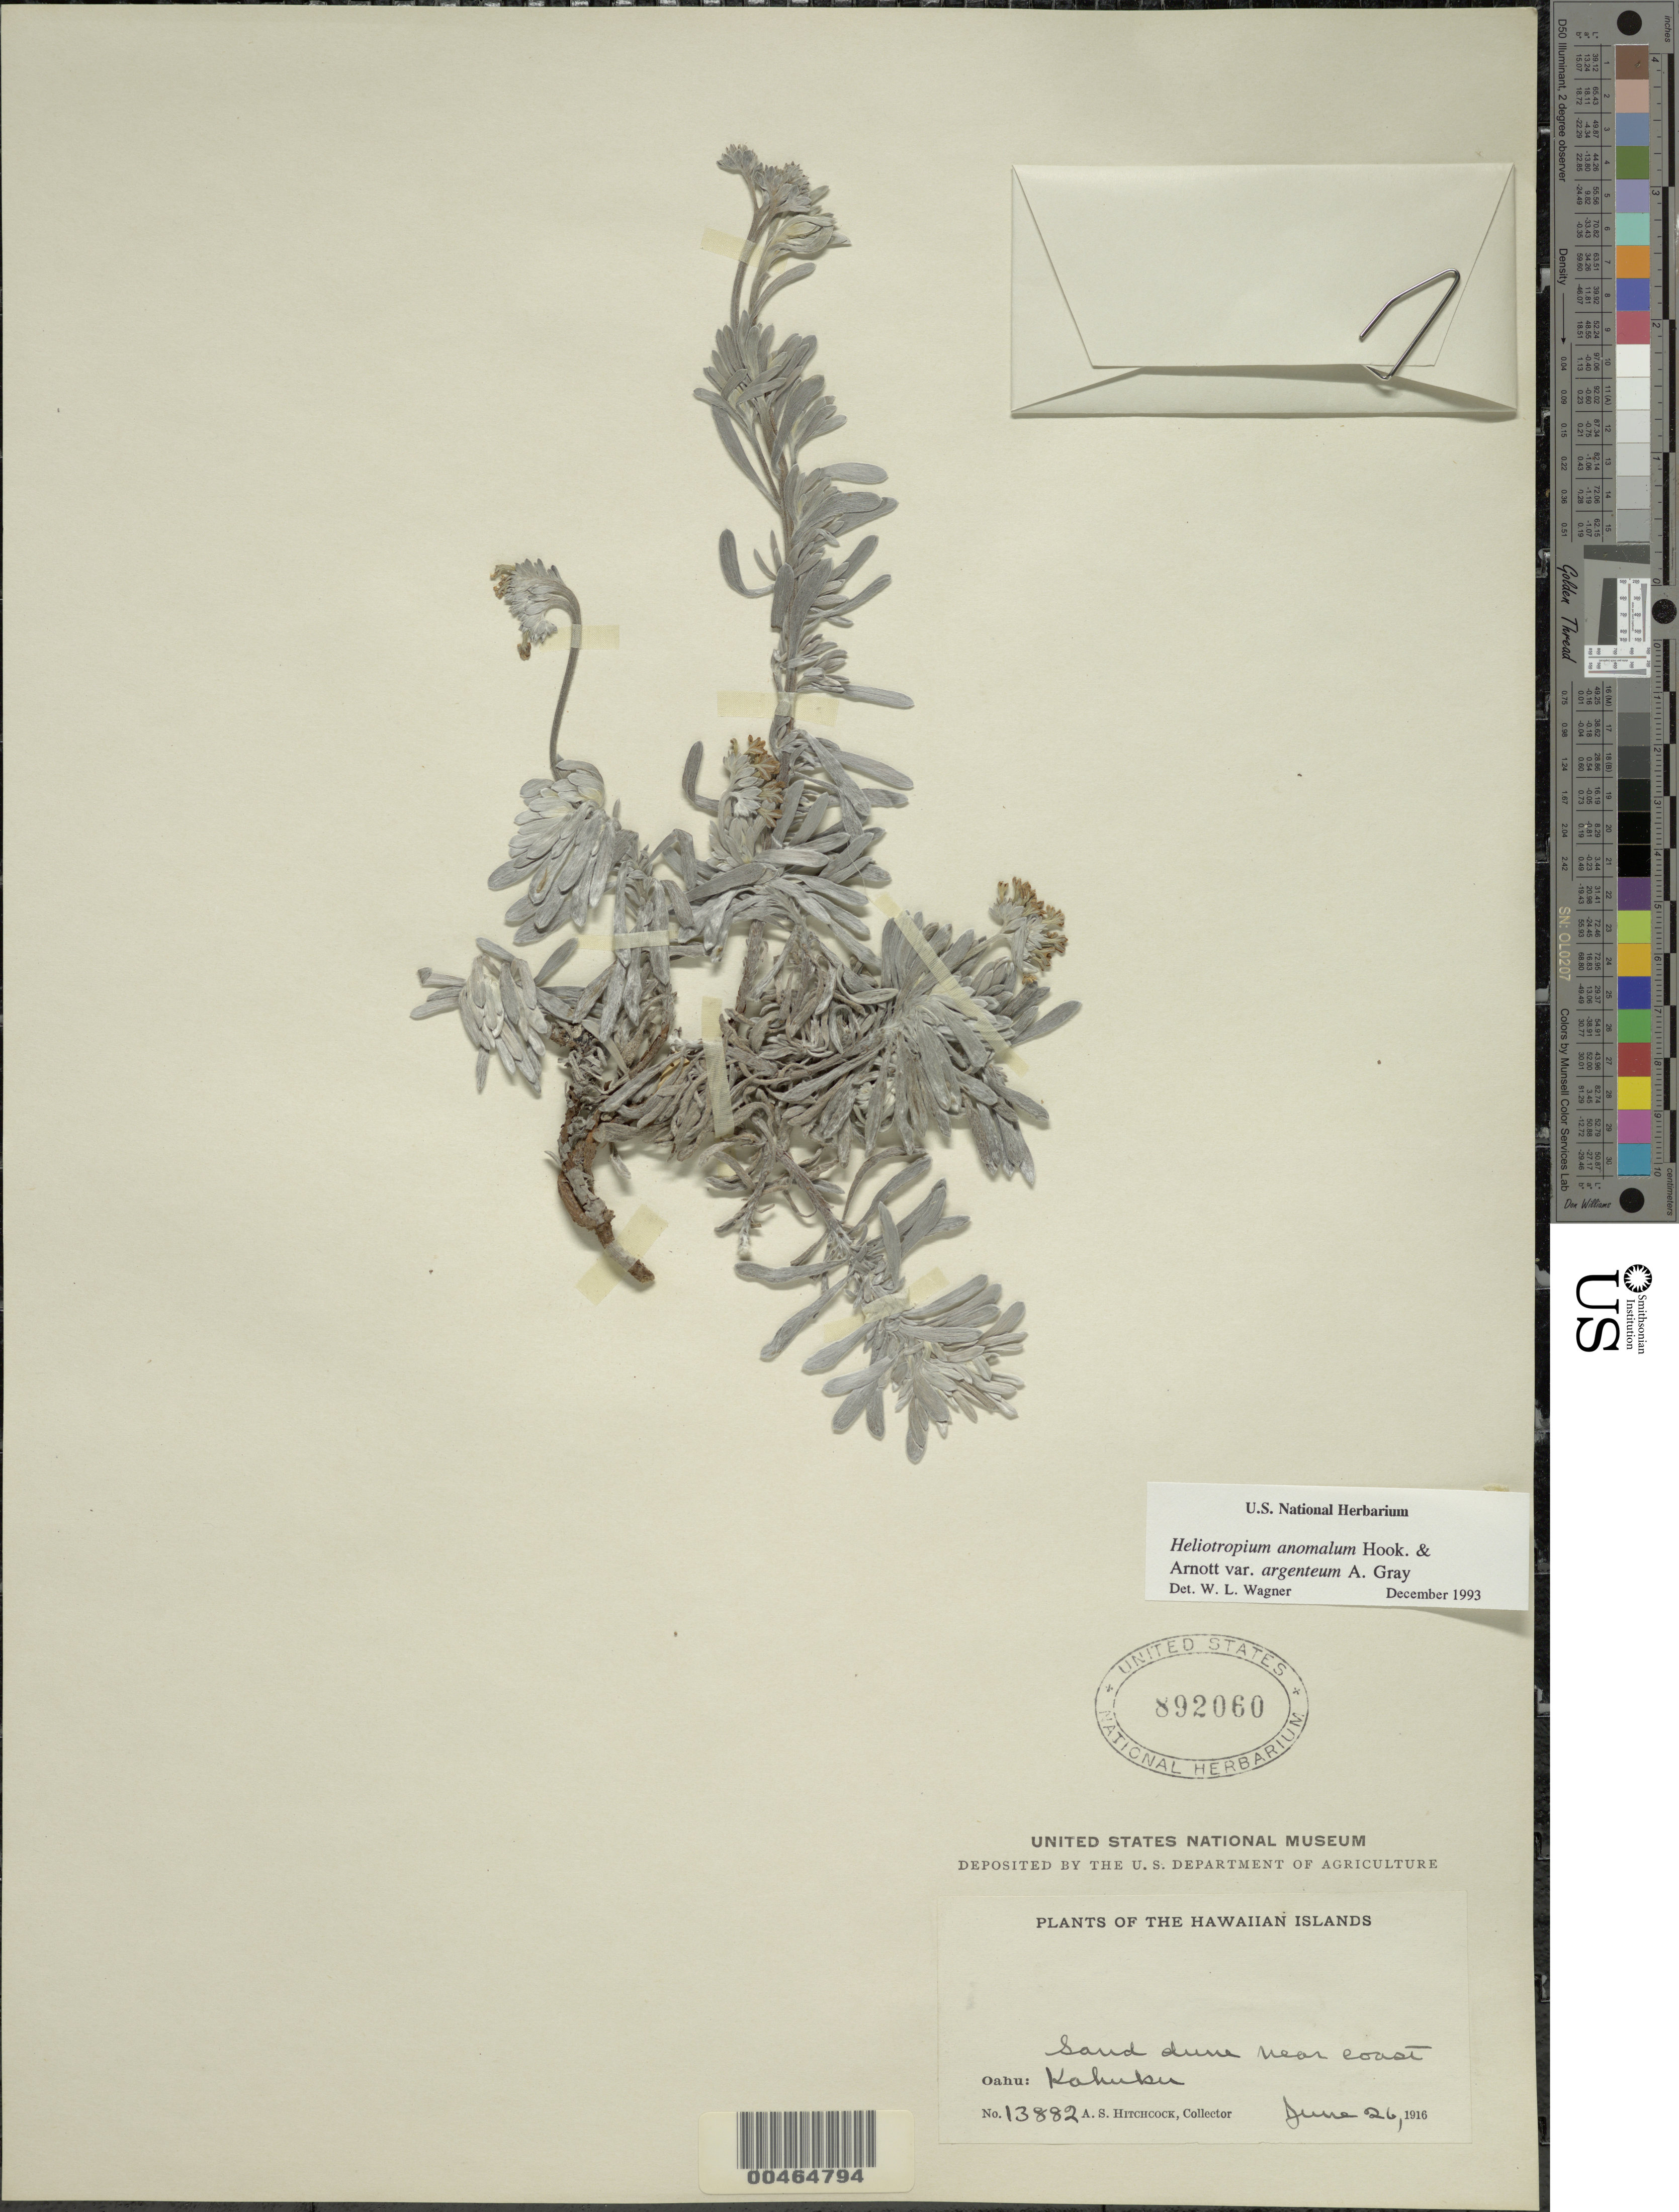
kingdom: Plantae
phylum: Tracheophyta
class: Magnoliopsida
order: Boraginales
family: Heliotropiaceae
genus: Heliotropium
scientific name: Heliotropium anomalum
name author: Hook. & Arn.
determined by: Wagner, W. L., (BOT), Smithsonian Institution - National Museum of Natural History (UNITED STATES)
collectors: A. S. Hitchcock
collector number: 13882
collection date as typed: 26 Jun 1916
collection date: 1916-06-26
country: United States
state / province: Hawaii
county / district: Honolulu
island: Oahu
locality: Kahuku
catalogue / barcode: US 892060